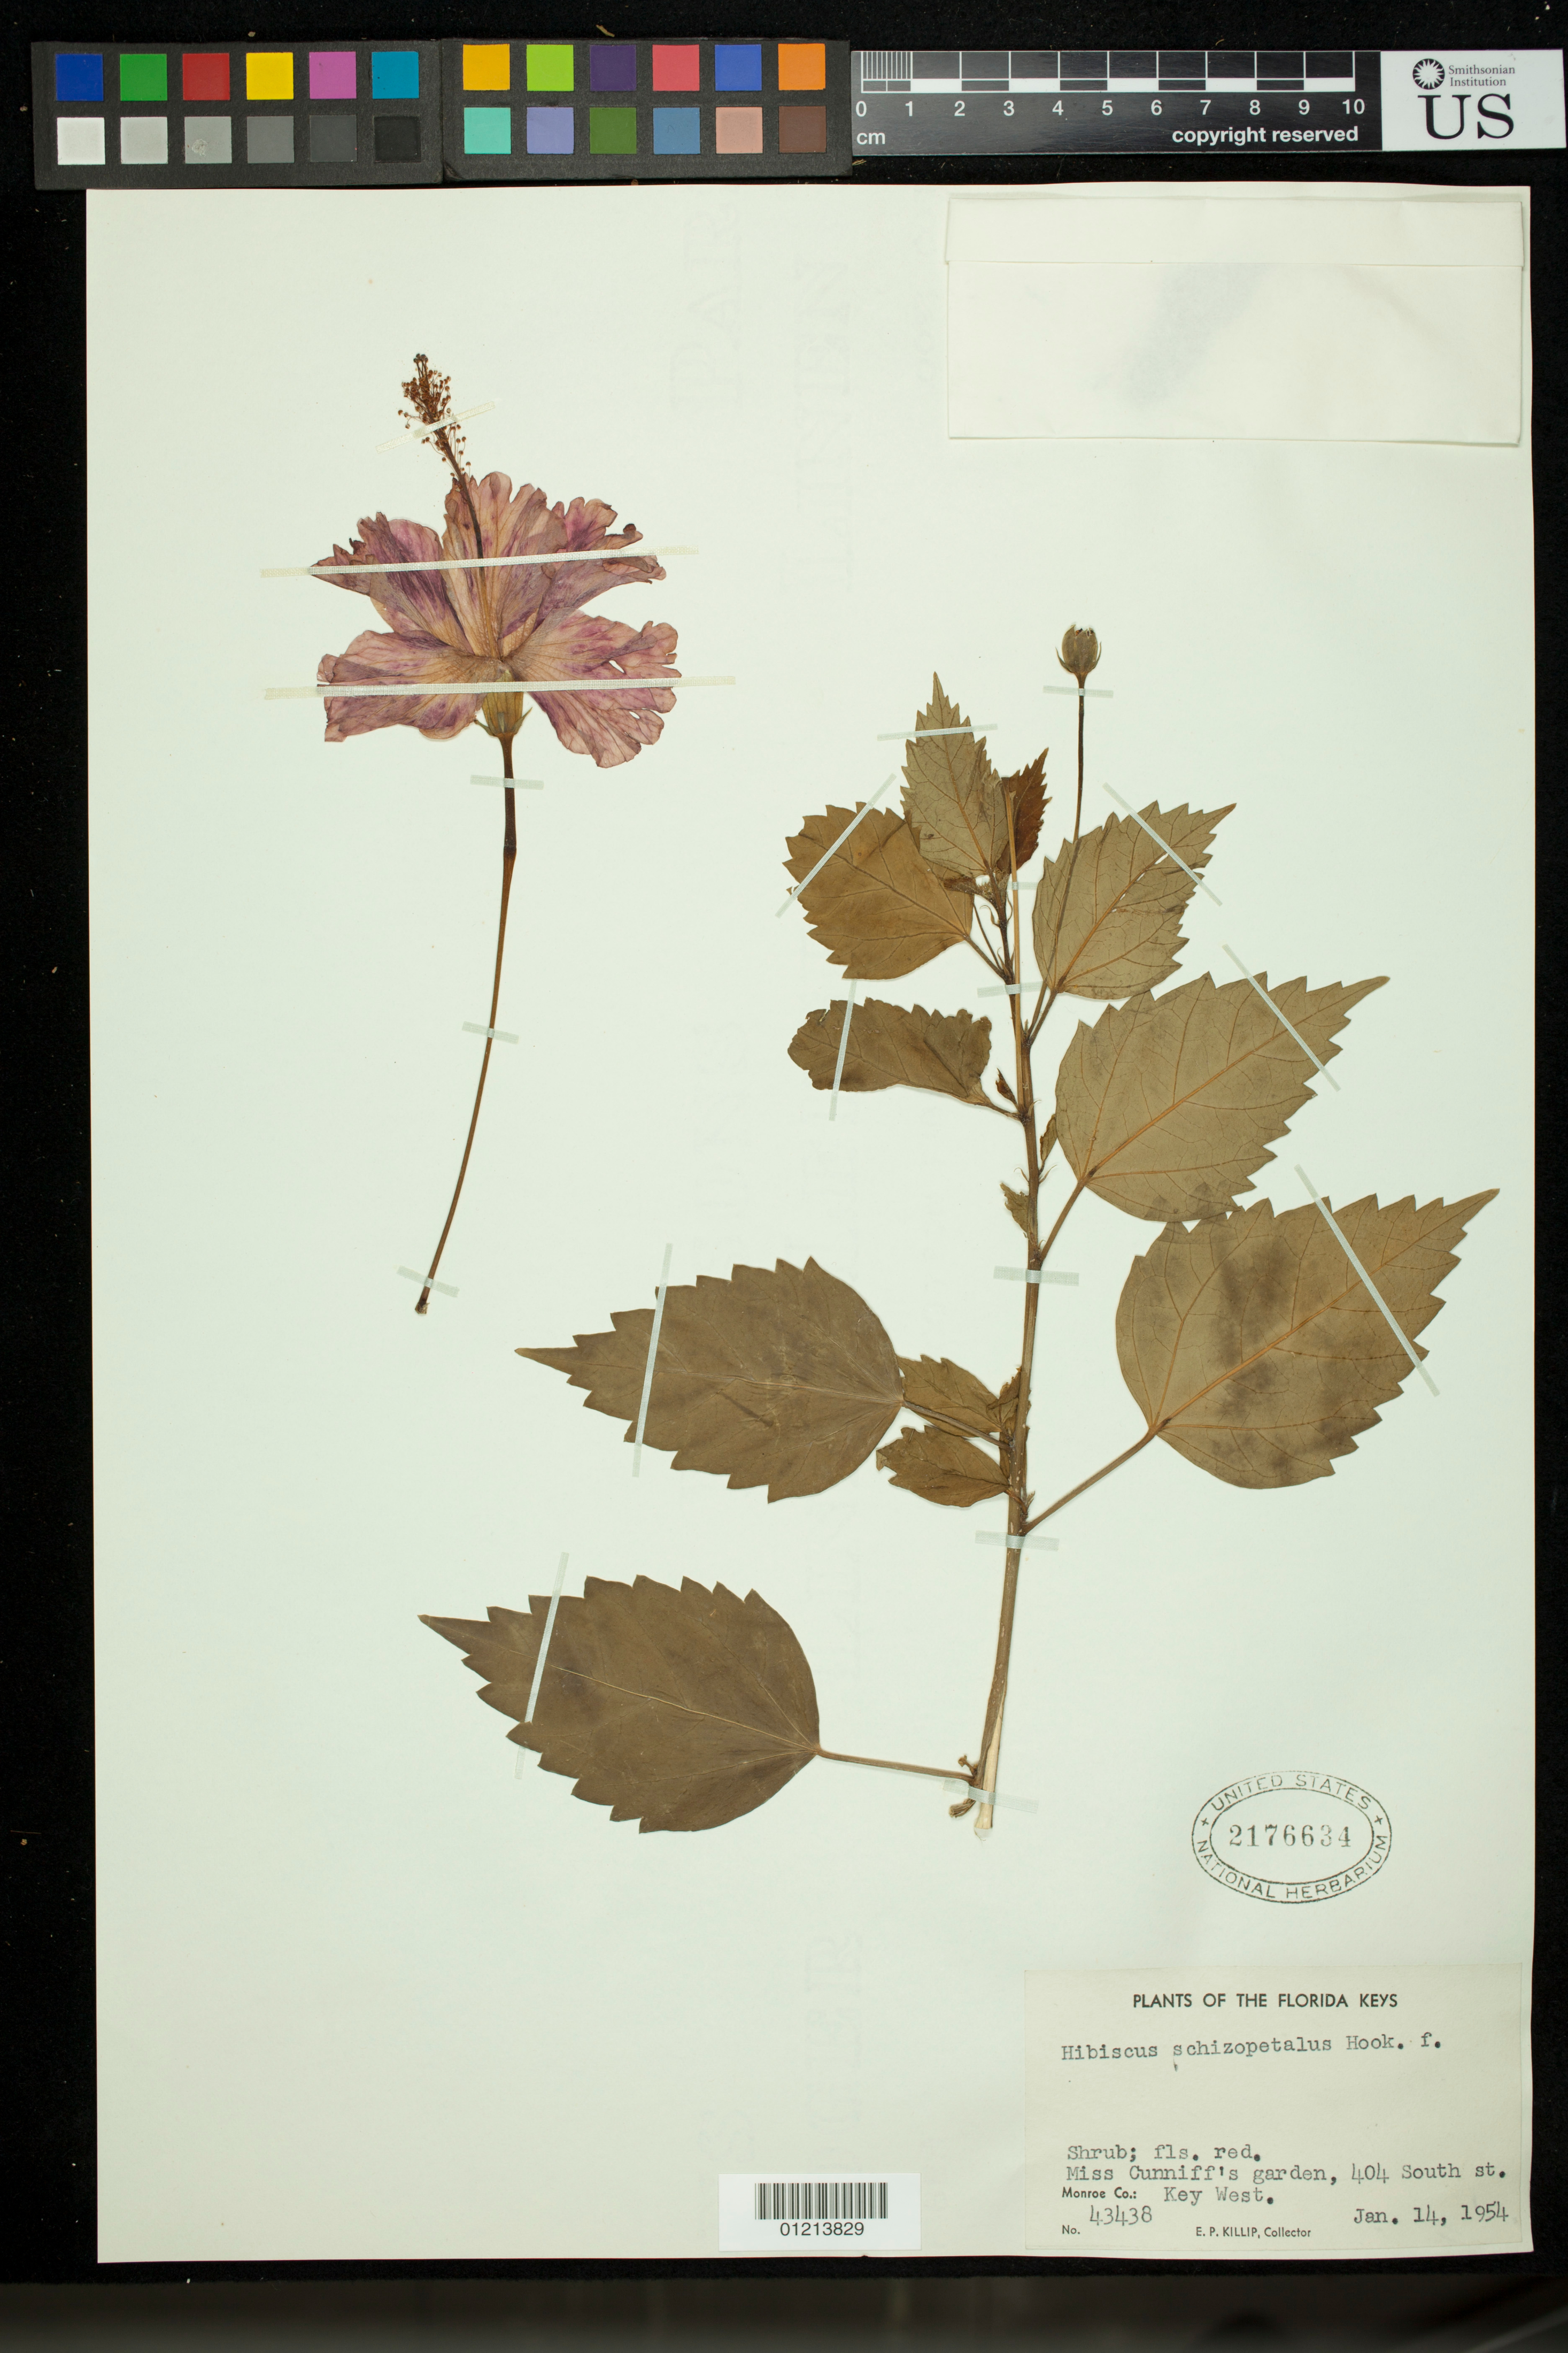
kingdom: Plantae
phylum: Tracheophyta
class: Magnoliopsida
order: Malvales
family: Malvaceae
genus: Hibiscus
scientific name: Hibiscus radiatus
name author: Cav.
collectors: E. P. Killip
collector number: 43438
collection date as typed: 14 Jan 1954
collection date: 1954-01-14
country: United States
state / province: Florida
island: Monroe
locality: Monro Co.: Miss Cunniff's garden, 404 South st. Key West.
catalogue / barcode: US 2176634